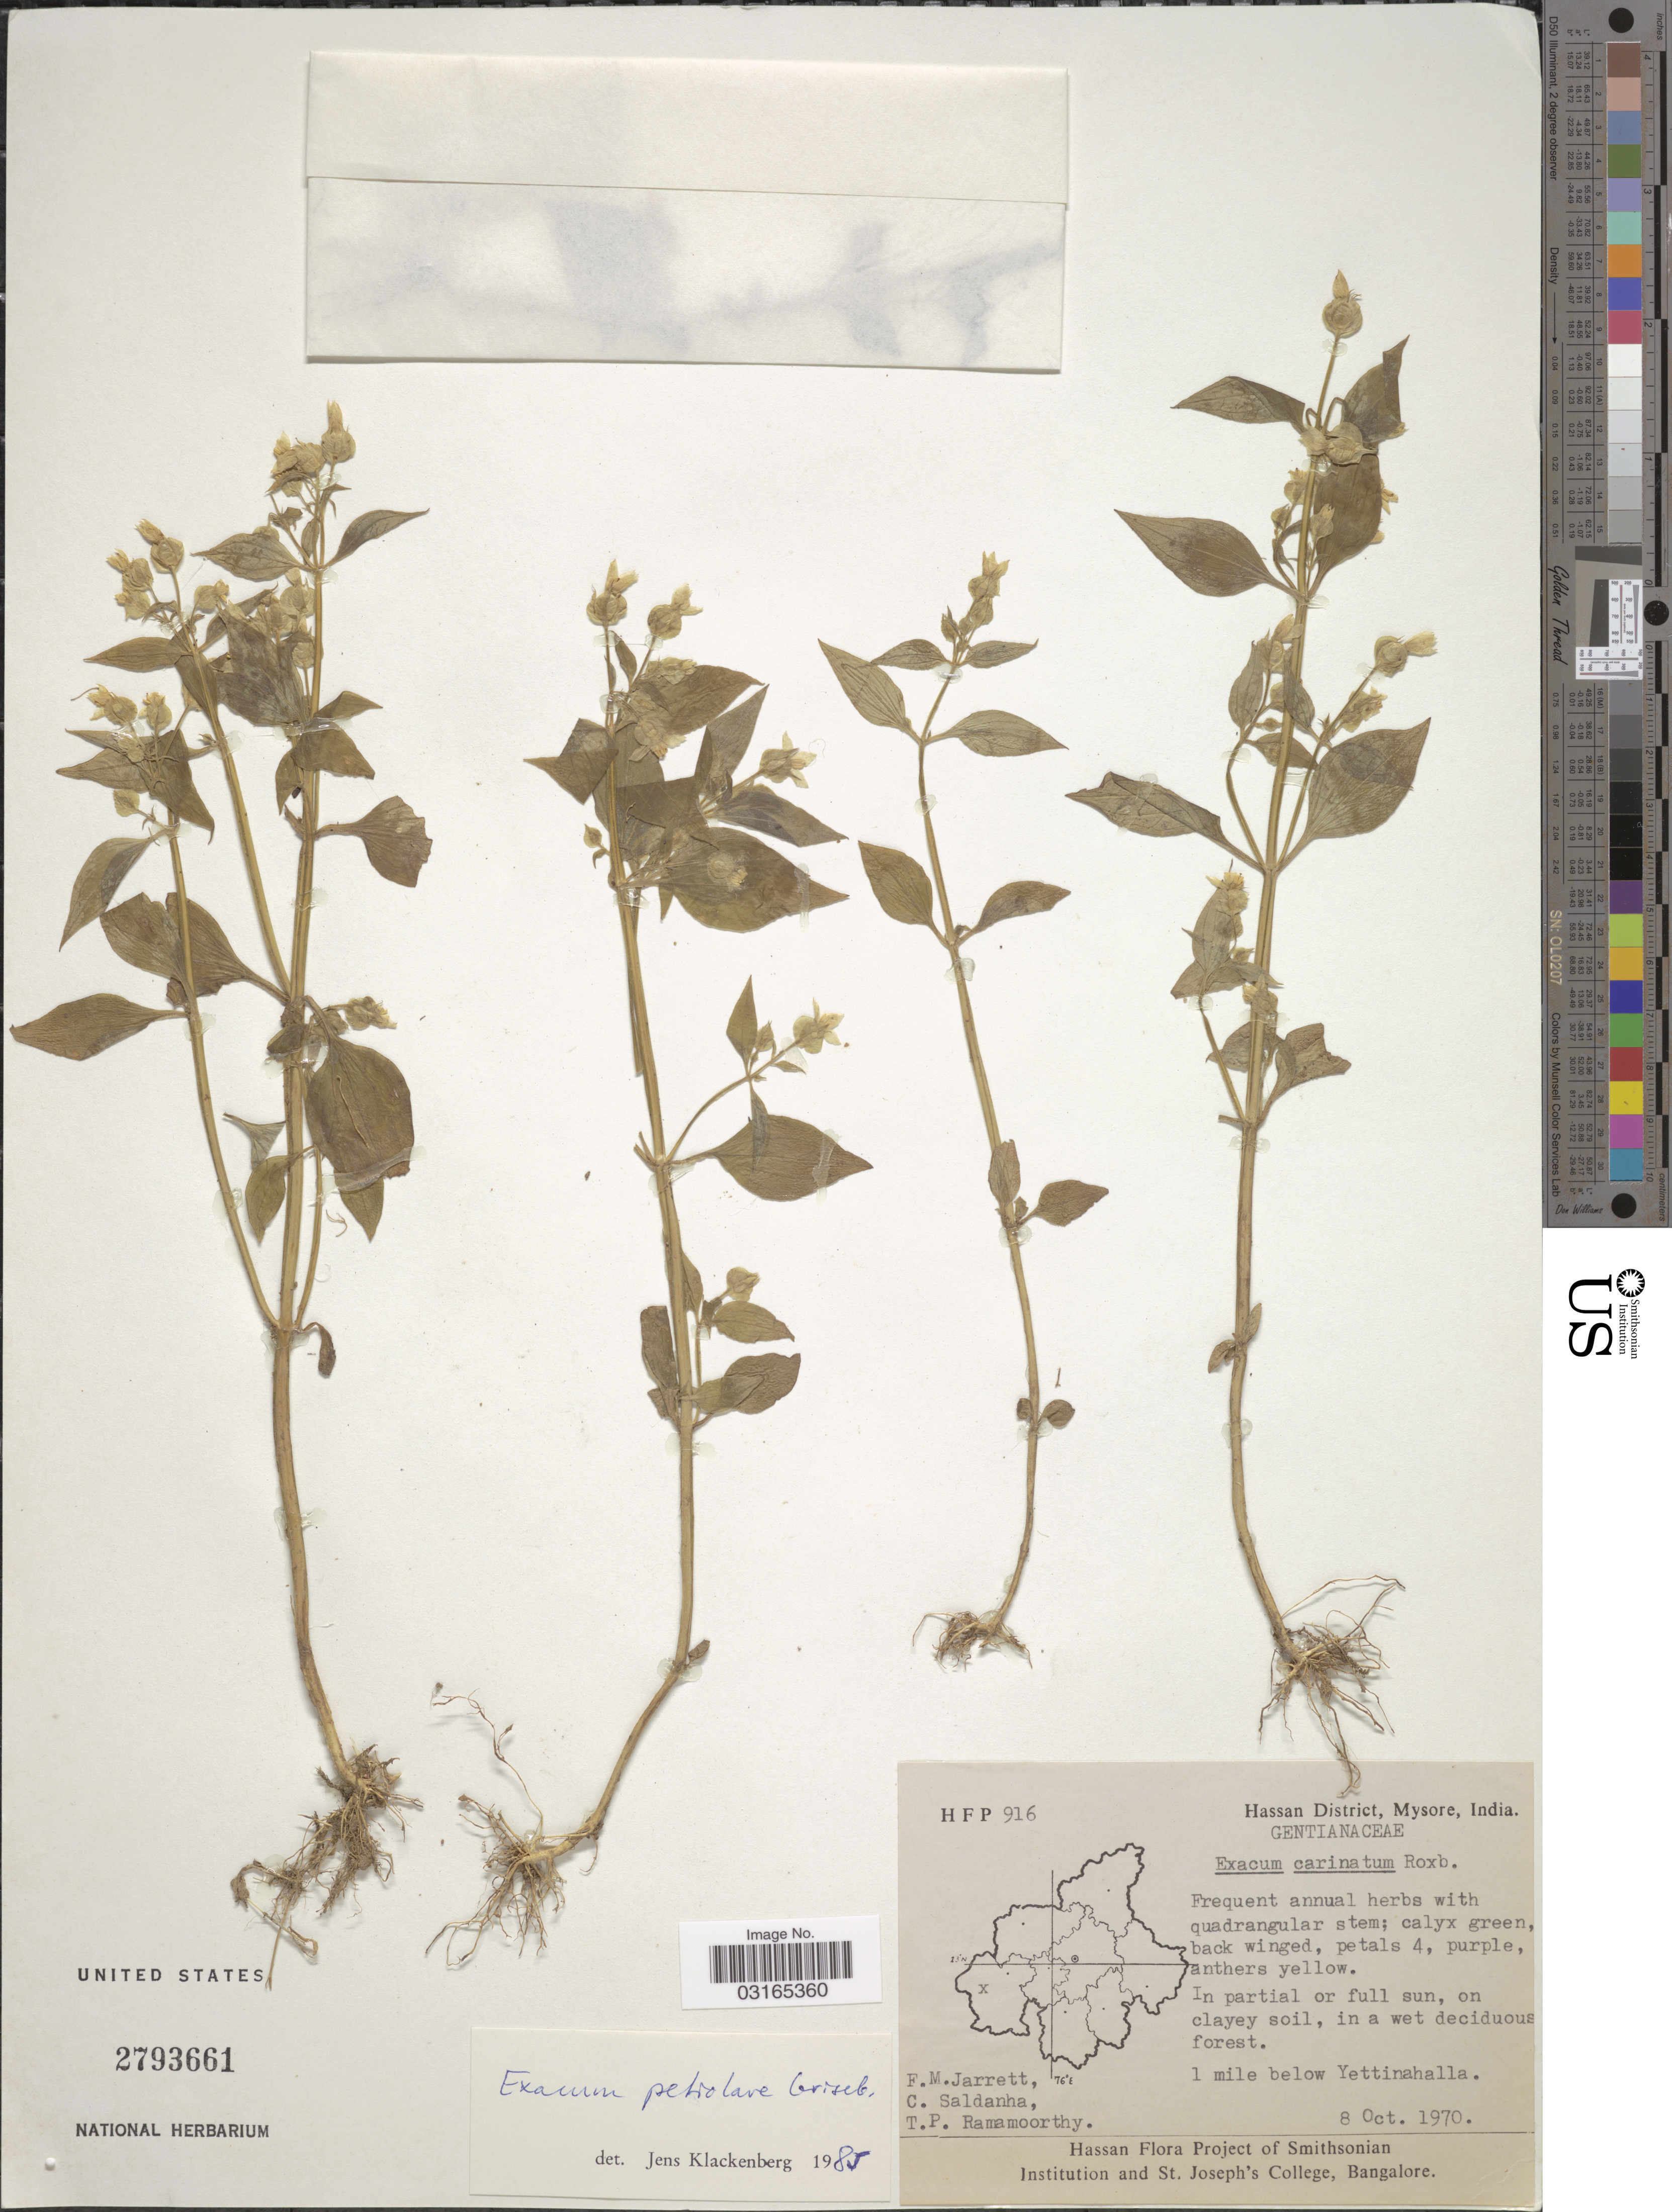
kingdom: Plantae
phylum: Tracheophyta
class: Magnoliopsida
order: Gentianales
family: Gentianaceae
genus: Exacum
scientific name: Exacum petiolare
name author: Griseb.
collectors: F. M. Jarrett, C. Saldanha & T. P. Ramamoorthy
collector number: HFP916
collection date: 1970-10-08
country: India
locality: Hassan District, Mysore. 1 mile below Yettinahalla.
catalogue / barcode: US 2793661